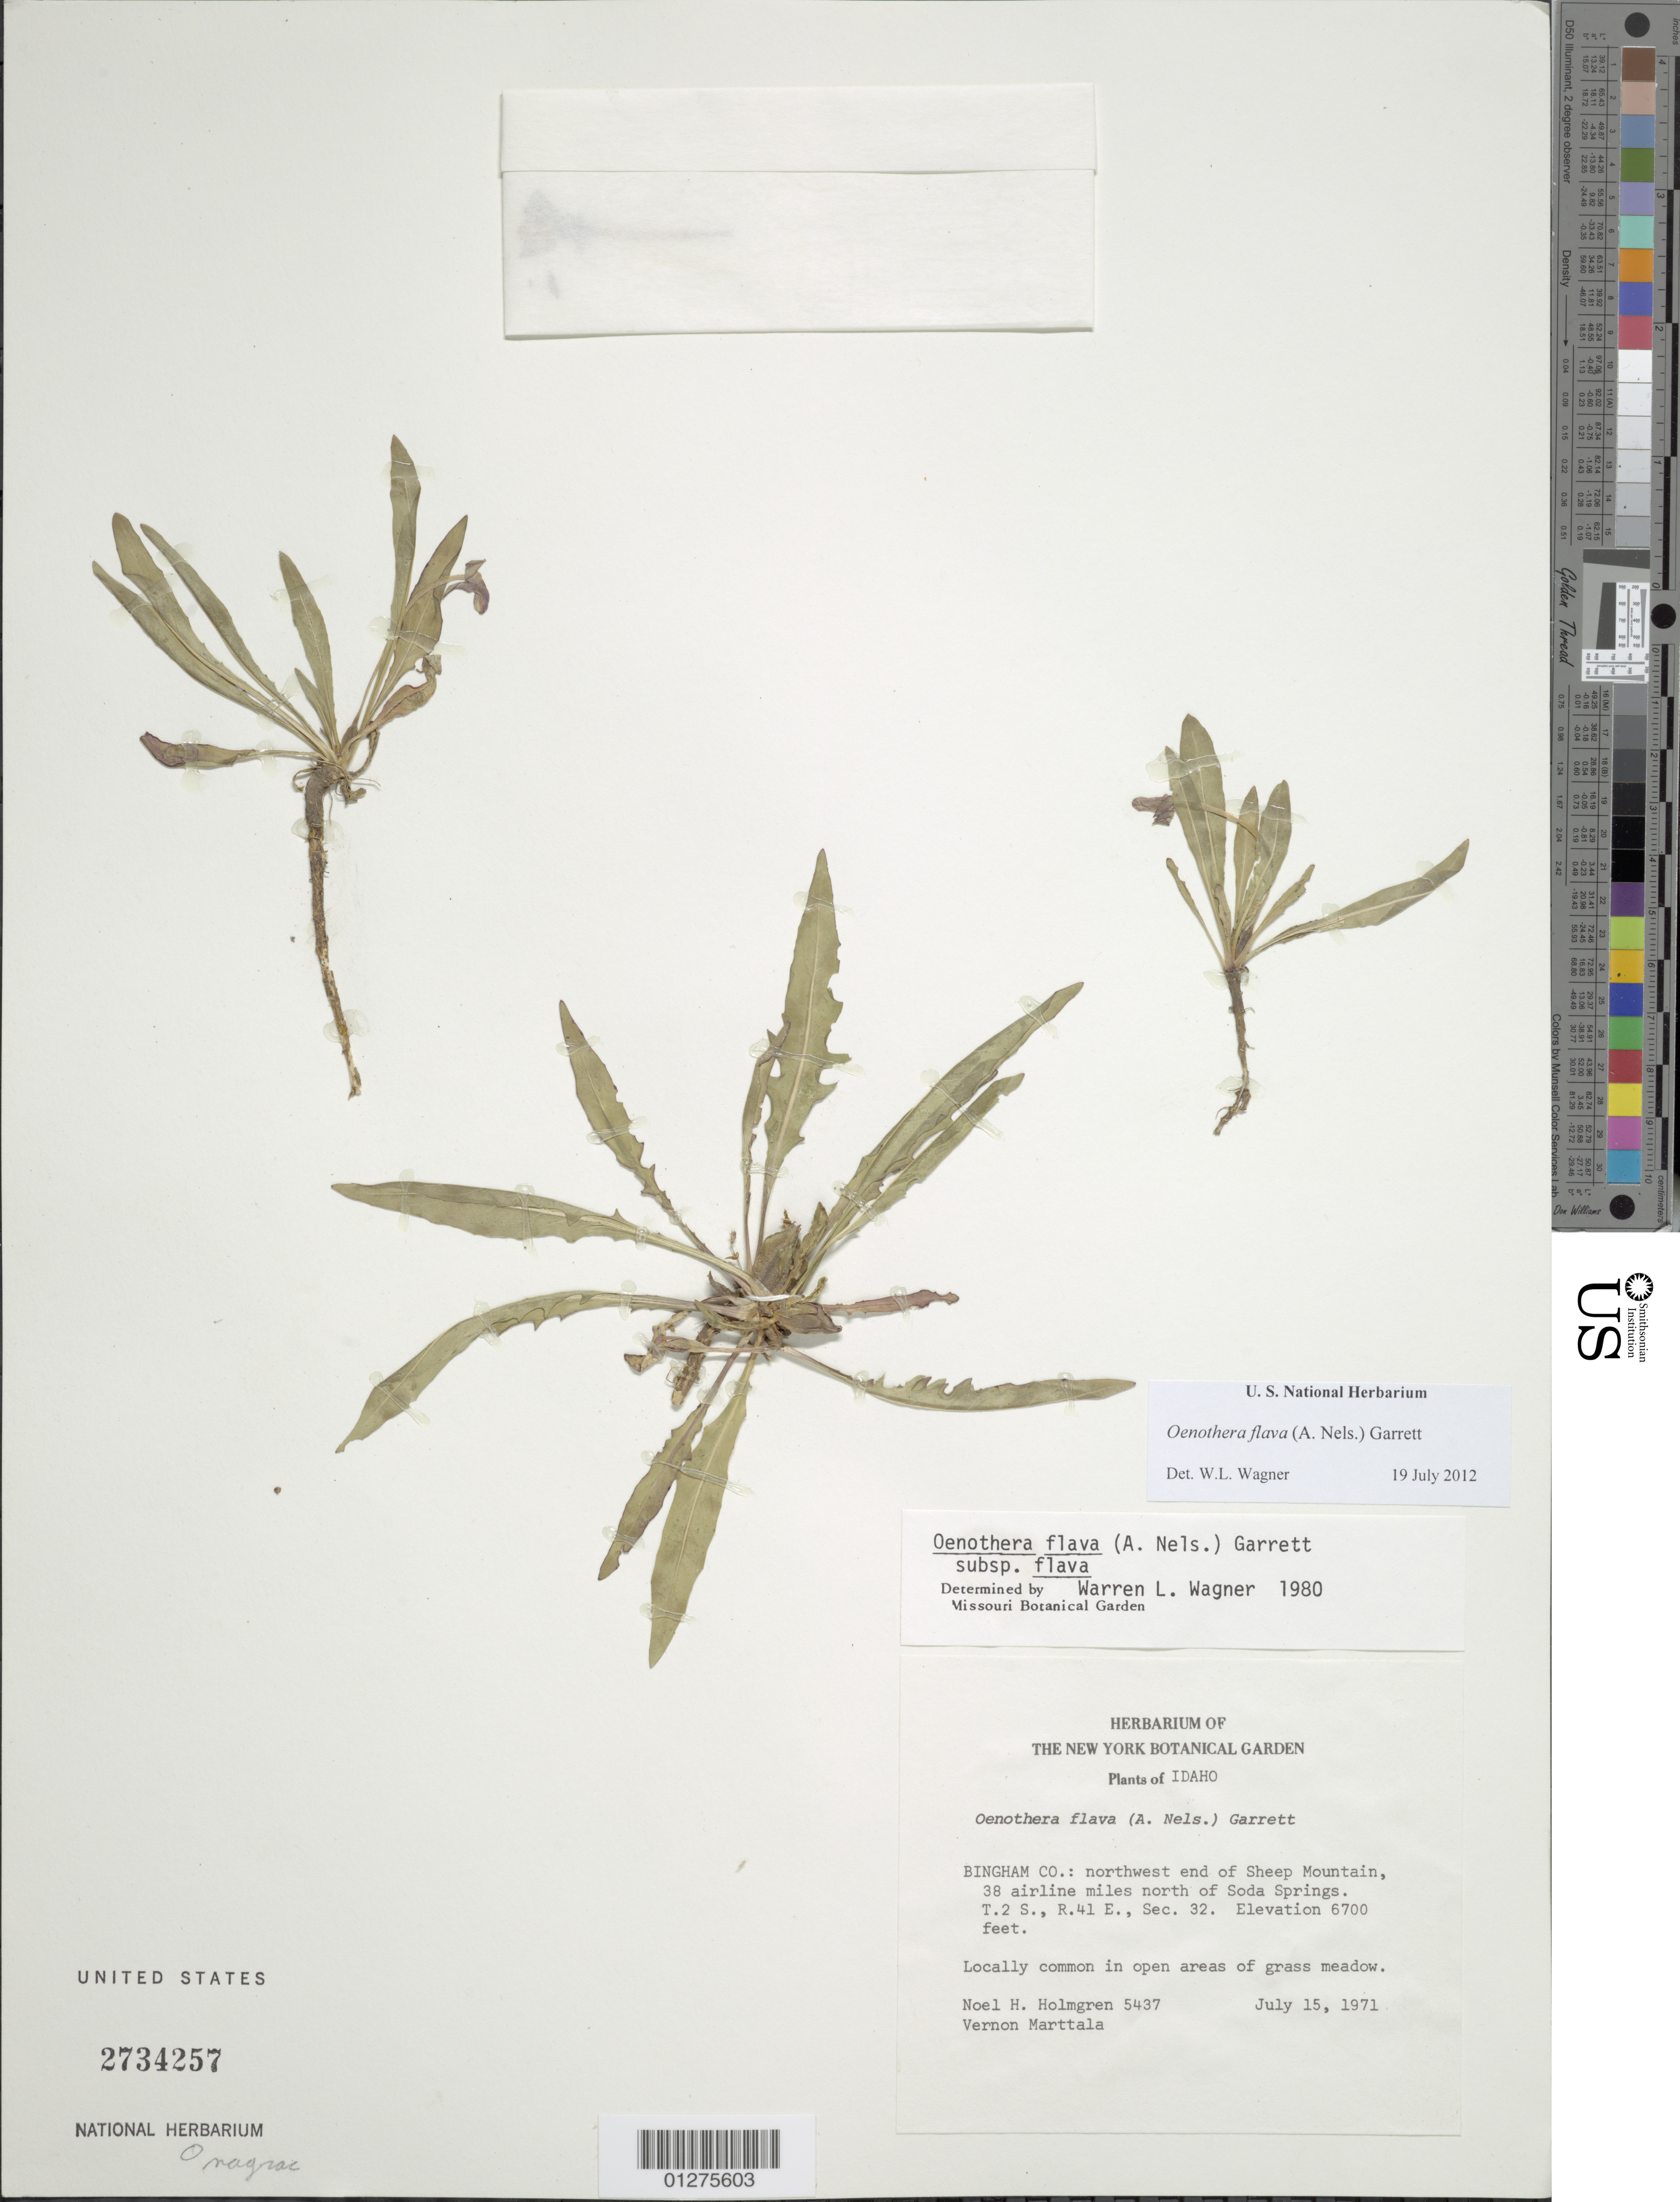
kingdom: Plantae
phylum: Tracheophyta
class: Magnoliopsida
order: Myrtales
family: Onagraceae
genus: Oenothera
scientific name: Oenothera flava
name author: (A. Nelson) Garrett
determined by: Wagner, W. L., (BOT), Smithsonian Institution - National Museum of Natural History (UNITED STATES)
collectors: N. H. Holmgren & V. Marttala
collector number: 5437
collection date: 1971-07-15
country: United States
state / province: Idaho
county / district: Bingham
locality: Northwest end of Sheep Mountain, 38 airline miles north of Soda Springs. T.2 S., R.41 E., Sec. 32.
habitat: In open areas of grass meadow.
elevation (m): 2042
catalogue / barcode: US 2734257